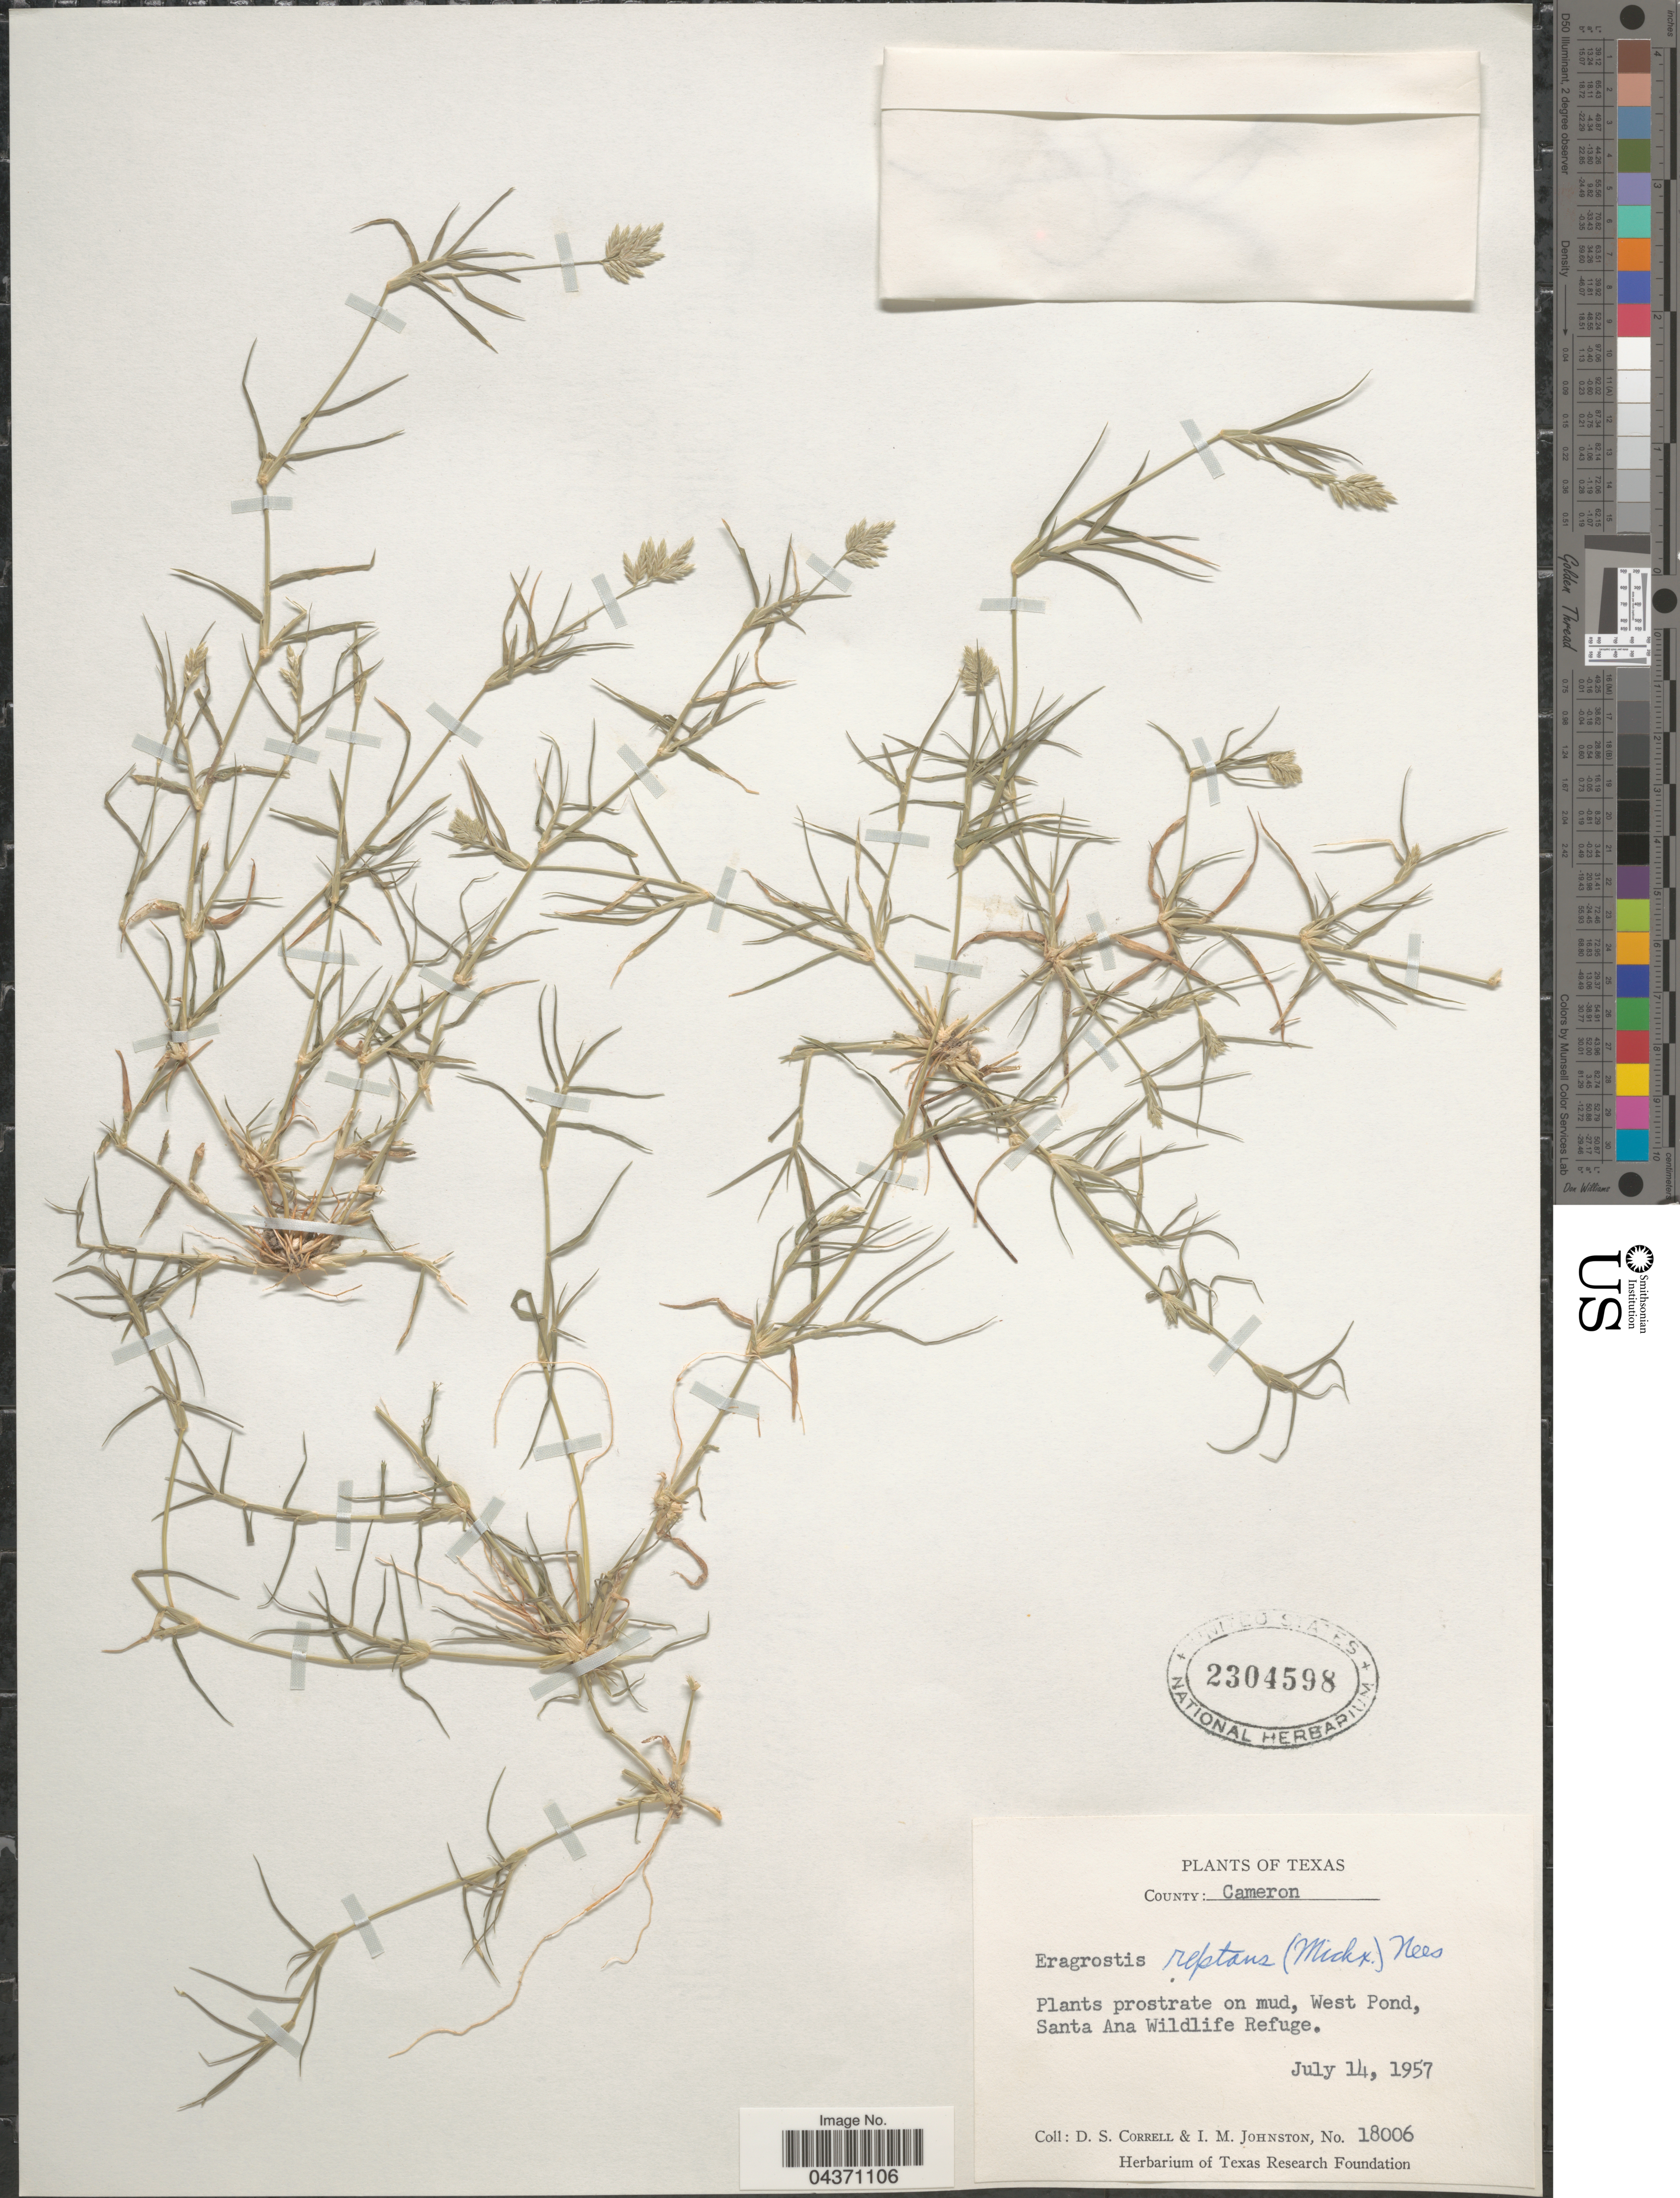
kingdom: Plantae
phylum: Tracheophyta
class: Liliopsida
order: Poales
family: Poaceae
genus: Eragrostis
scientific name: Eragrostis reptans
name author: (Michx.) Nees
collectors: D. S. Correll & I.M. Johnston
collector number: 18006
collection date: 1957-07-14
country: United States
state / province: Texas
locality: County: Cameron. On mud, West Pond, Santa Ana Wildlife Refuge.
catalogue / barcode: US 2304598